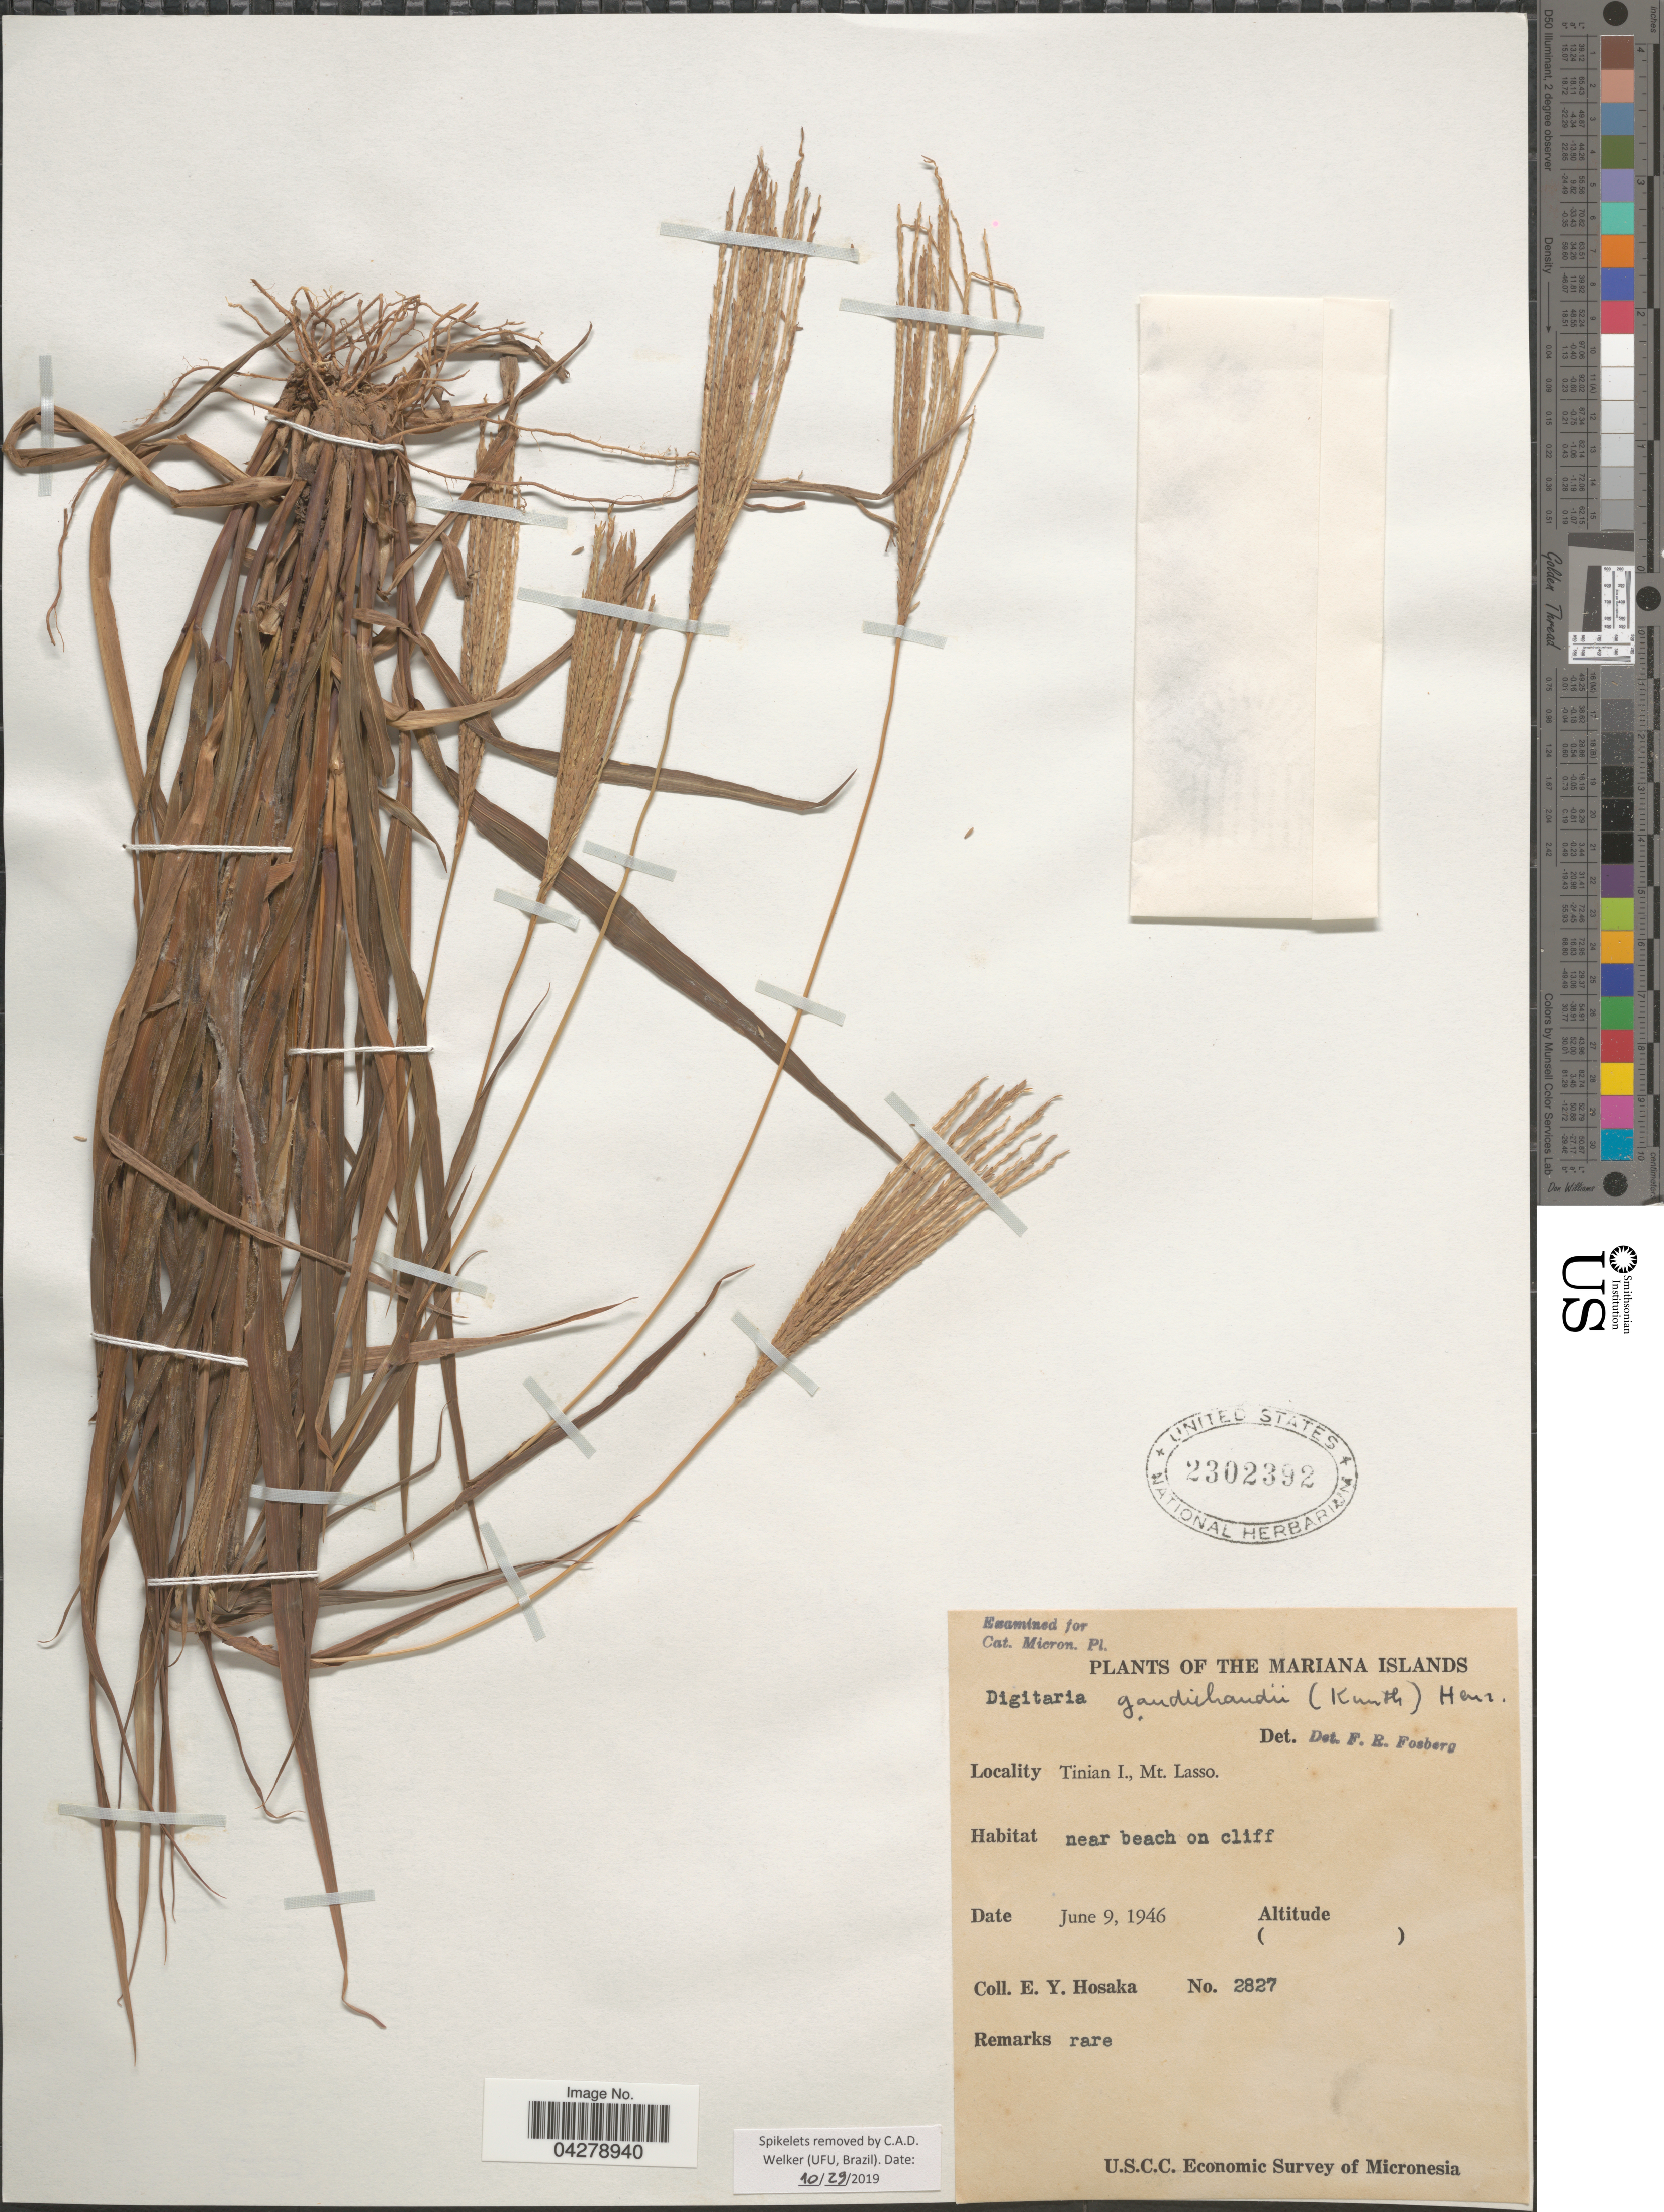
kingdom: Plantae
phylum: Tracheophyta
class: Liliopsida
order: Poales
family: Poaceae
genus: Digitaria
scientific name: Digitaria gaudichaudii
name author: (Kunth) Ham.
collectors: E. Y. Hosaka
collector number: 2827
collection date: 1946-06-09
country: Northern Mariana Islands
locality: The Mariana Islands. Tinian I., Mt. Lasso. near beach on cliff. U.S.C.C. Economic Survey of Micronesia.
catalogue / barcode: US 2302392